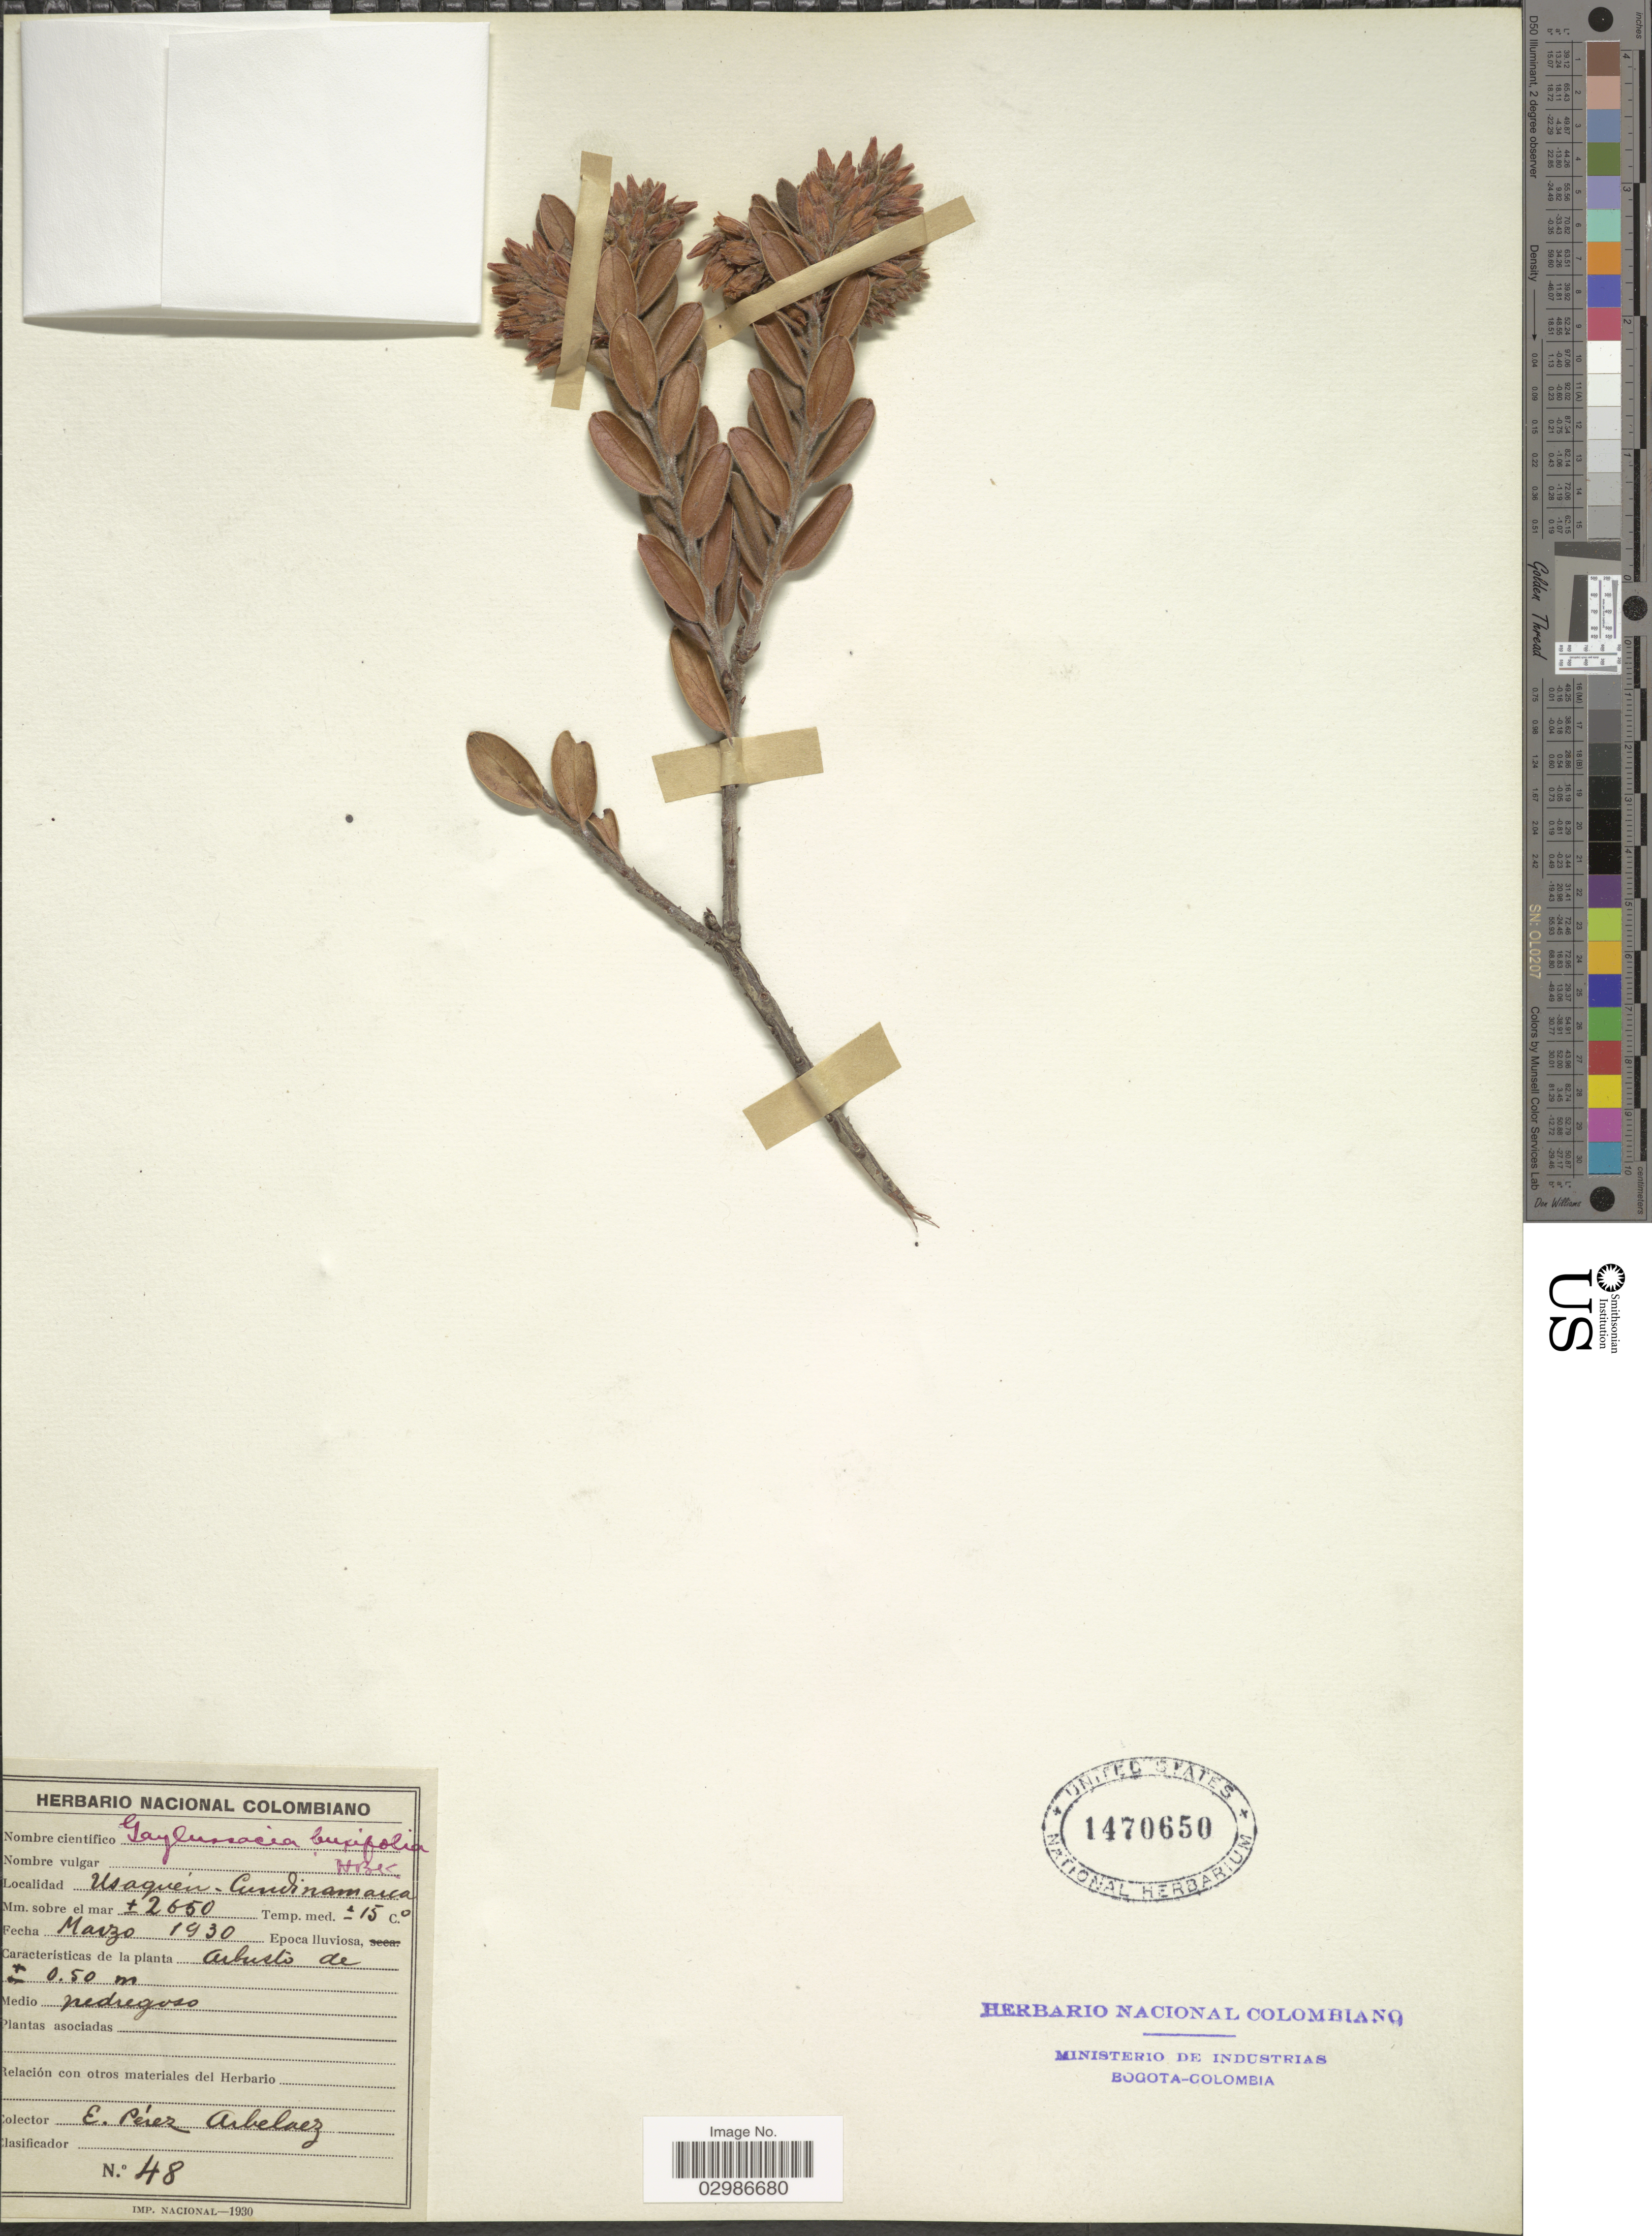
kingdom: Plantae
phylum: Tracheophyta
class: Magnoliopsida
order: Ericales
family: Ericaceae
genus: Gaylussacia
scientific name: Gaylussacia buxifolia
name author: Kunth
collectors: E. Pérez Arbeláez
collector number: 48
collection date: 1930-03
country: Colombia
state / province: Cundinamarca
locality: Usaquén.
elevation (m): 2650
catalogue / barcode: US 1470650